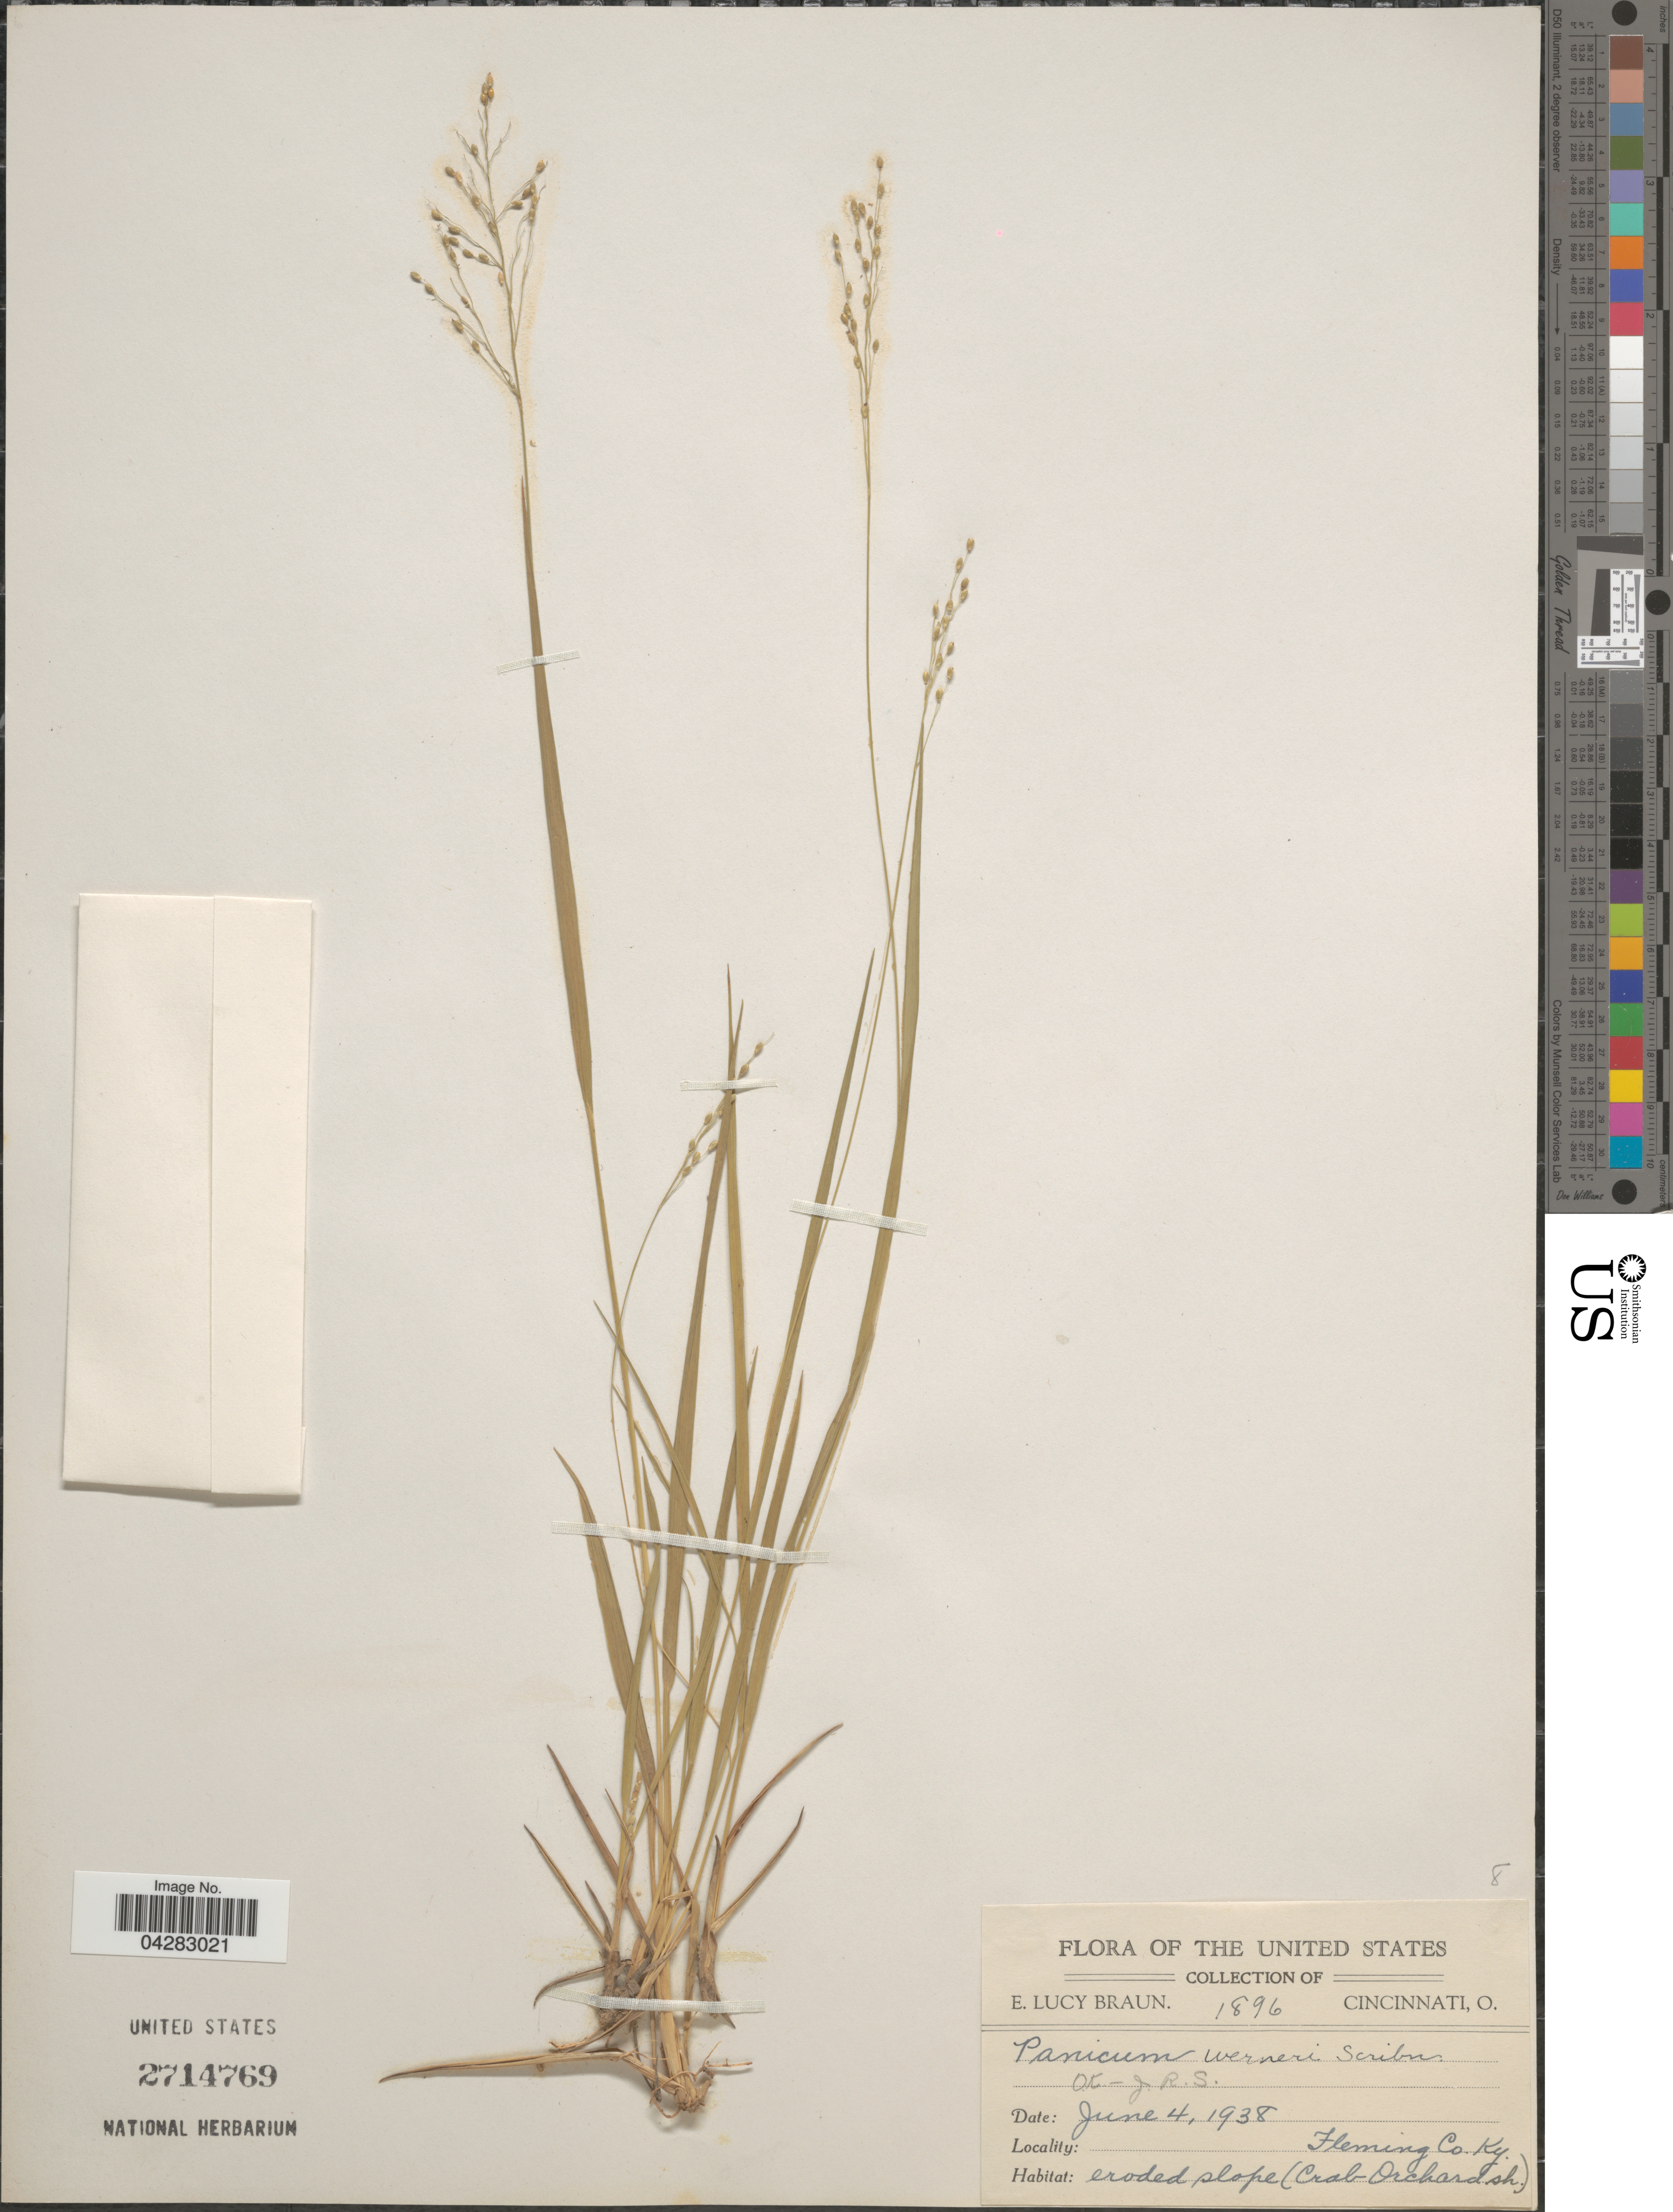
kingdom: Plantae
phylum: Tracheophyta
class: Liliopsida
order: Poales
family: Poaceae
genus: Dichanthelium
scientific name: Dichanthelium linearifolium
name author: (Scribn.) Gould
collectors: E. L. Braun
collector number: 1896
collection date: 1938-06-04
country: United States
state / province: Kentucky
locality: Fleming Co. Eroded slope (Crab Orchard sh.)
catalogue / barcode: US 2714769